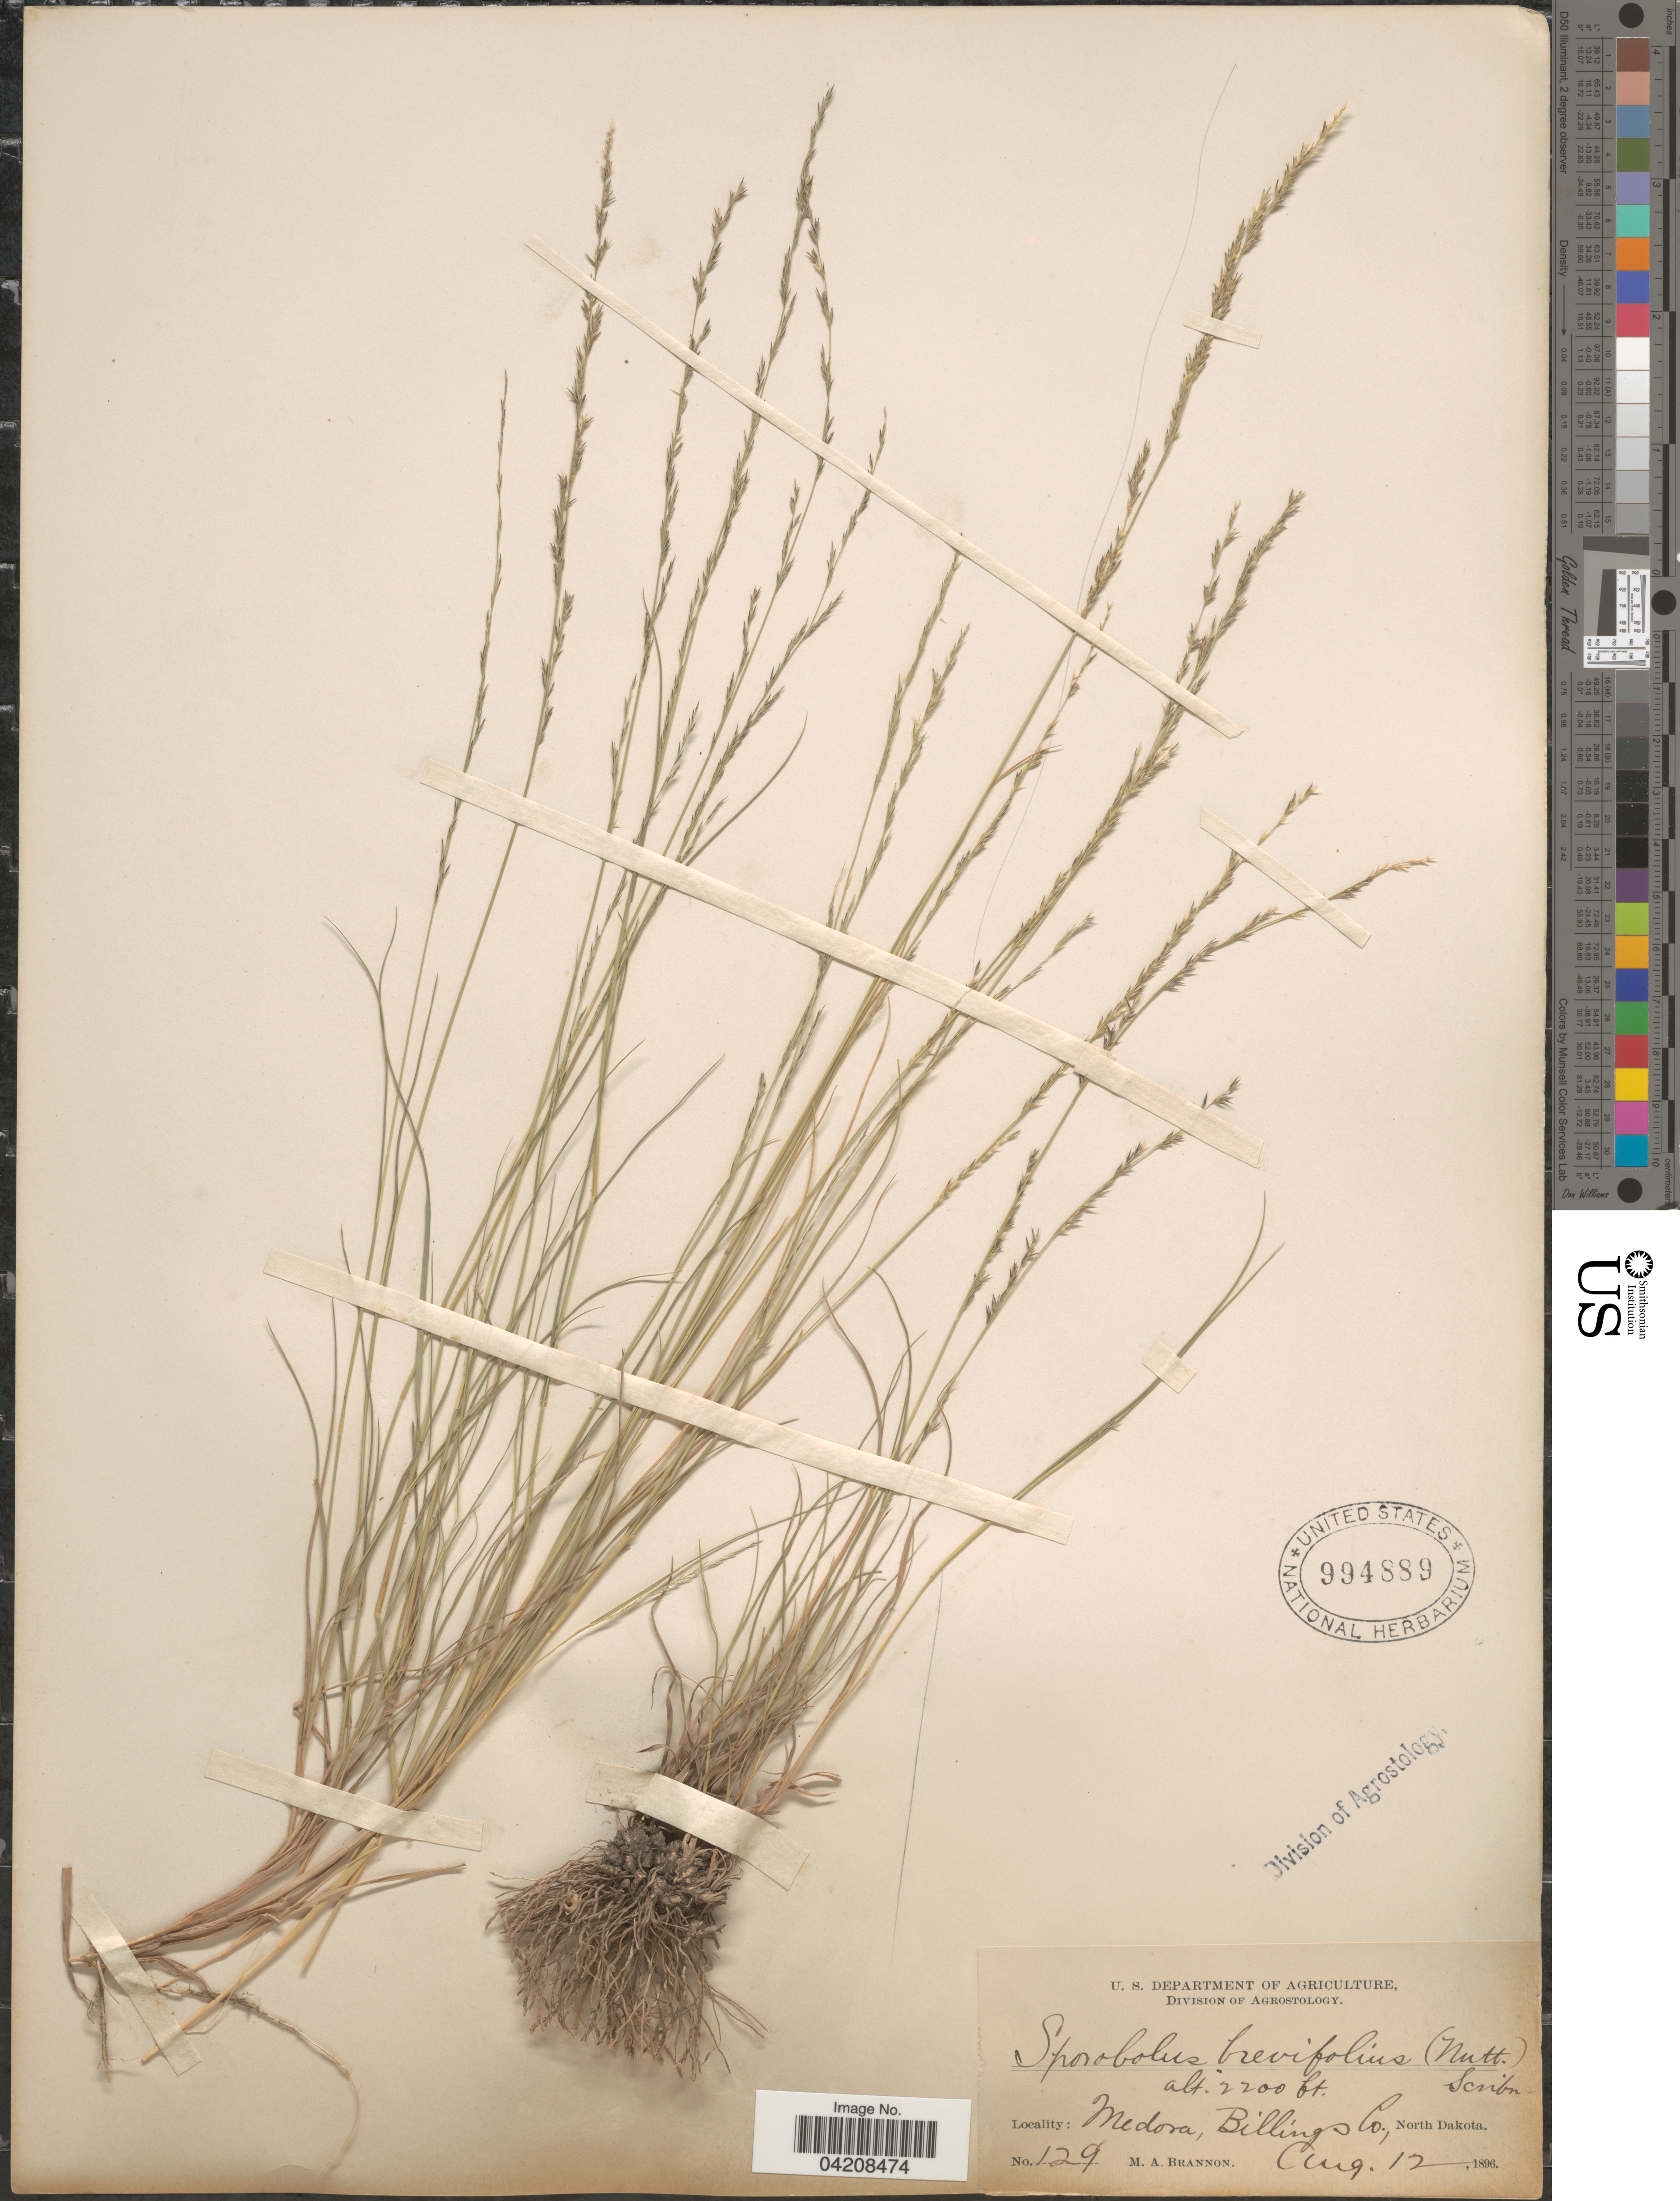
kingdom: Plantae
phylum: Tracheophyta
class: Liliopsida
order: Poales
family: Poaceae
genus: Muhlenbergia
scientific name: Muhlenbergia cuspidata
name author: (Torr. ex Hook.) Rydb.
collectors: M. Brannon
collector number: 129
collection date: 1896-08-12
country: United States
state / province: North Dakota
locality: Medora, Billings Co.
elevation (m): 671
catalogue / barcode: US 994889